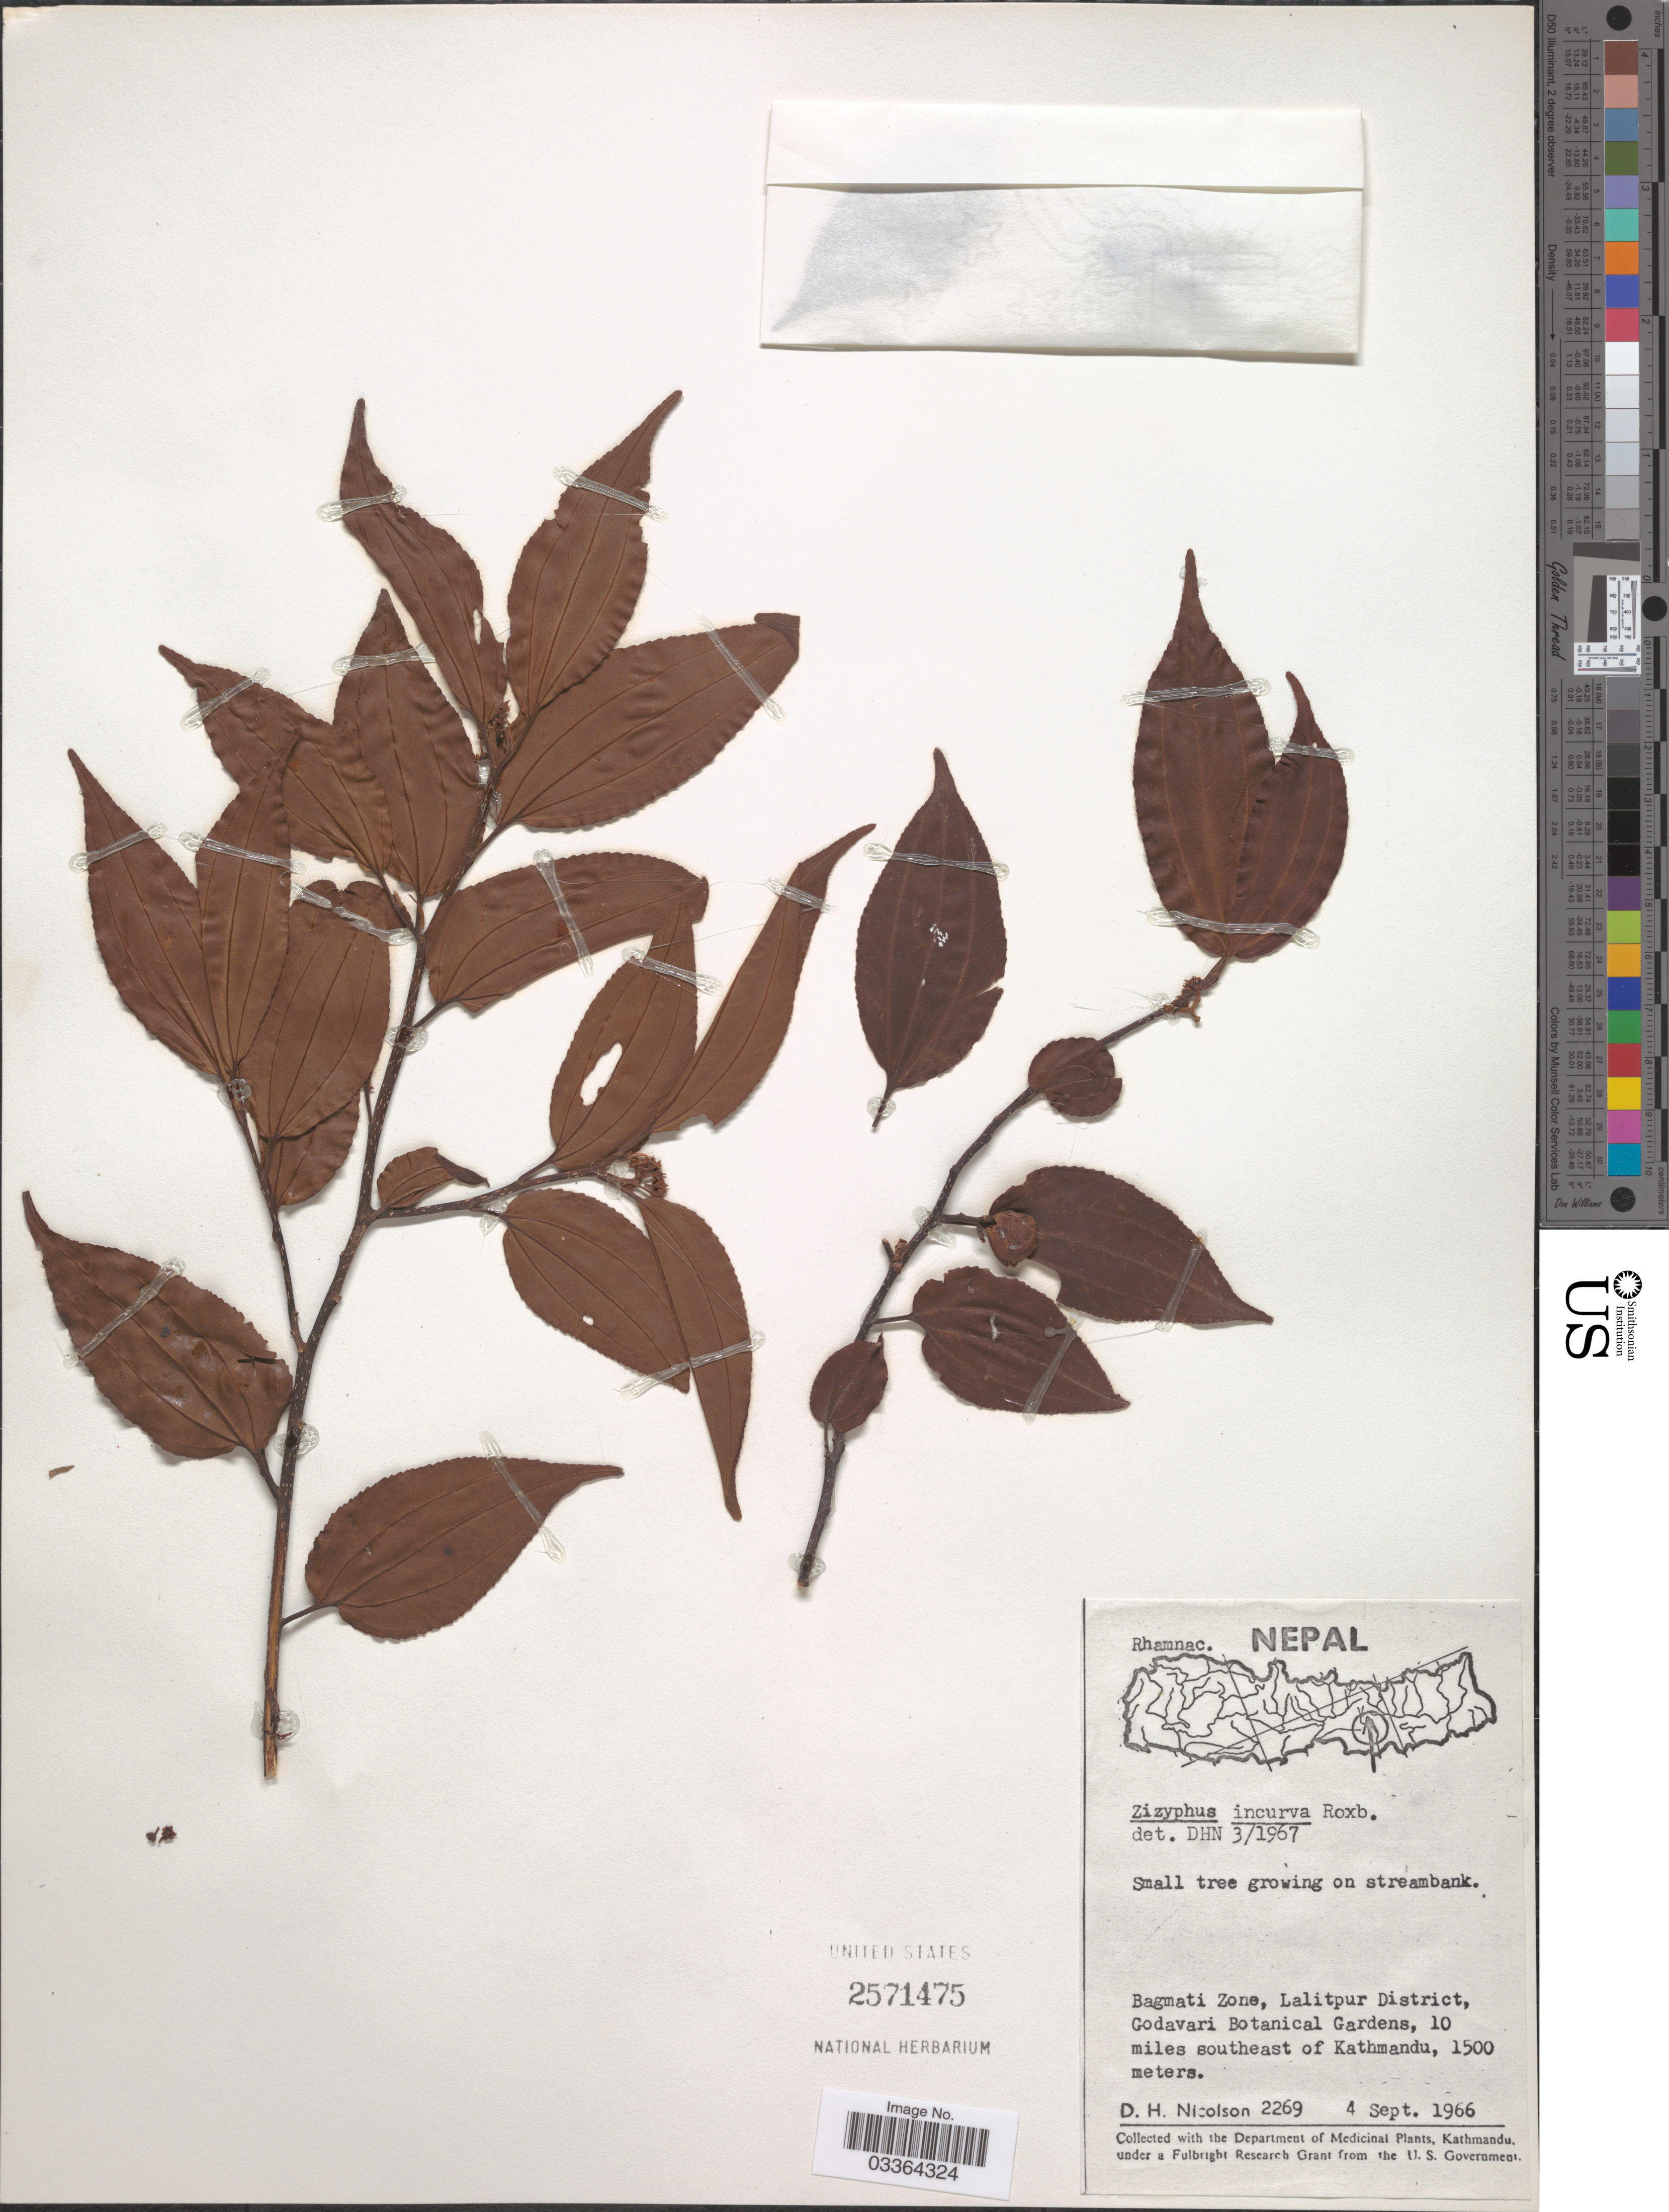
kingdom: Plantae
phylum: Tracheophyta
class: Magnoliopsida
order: Rosales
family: Rhamnaceae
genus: Ziziphus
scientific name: Ziziphus incurva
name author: Roxb.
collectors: D. H. Nicolson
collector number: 2269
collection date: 1966-09-04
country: Nepal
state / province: Bagmati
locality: Bagmati Zone, Lalitpur District, Godavari Botanical Gardens, 10 miles southeast of Kathmandu.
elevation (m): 1500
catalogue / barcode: US 2571475